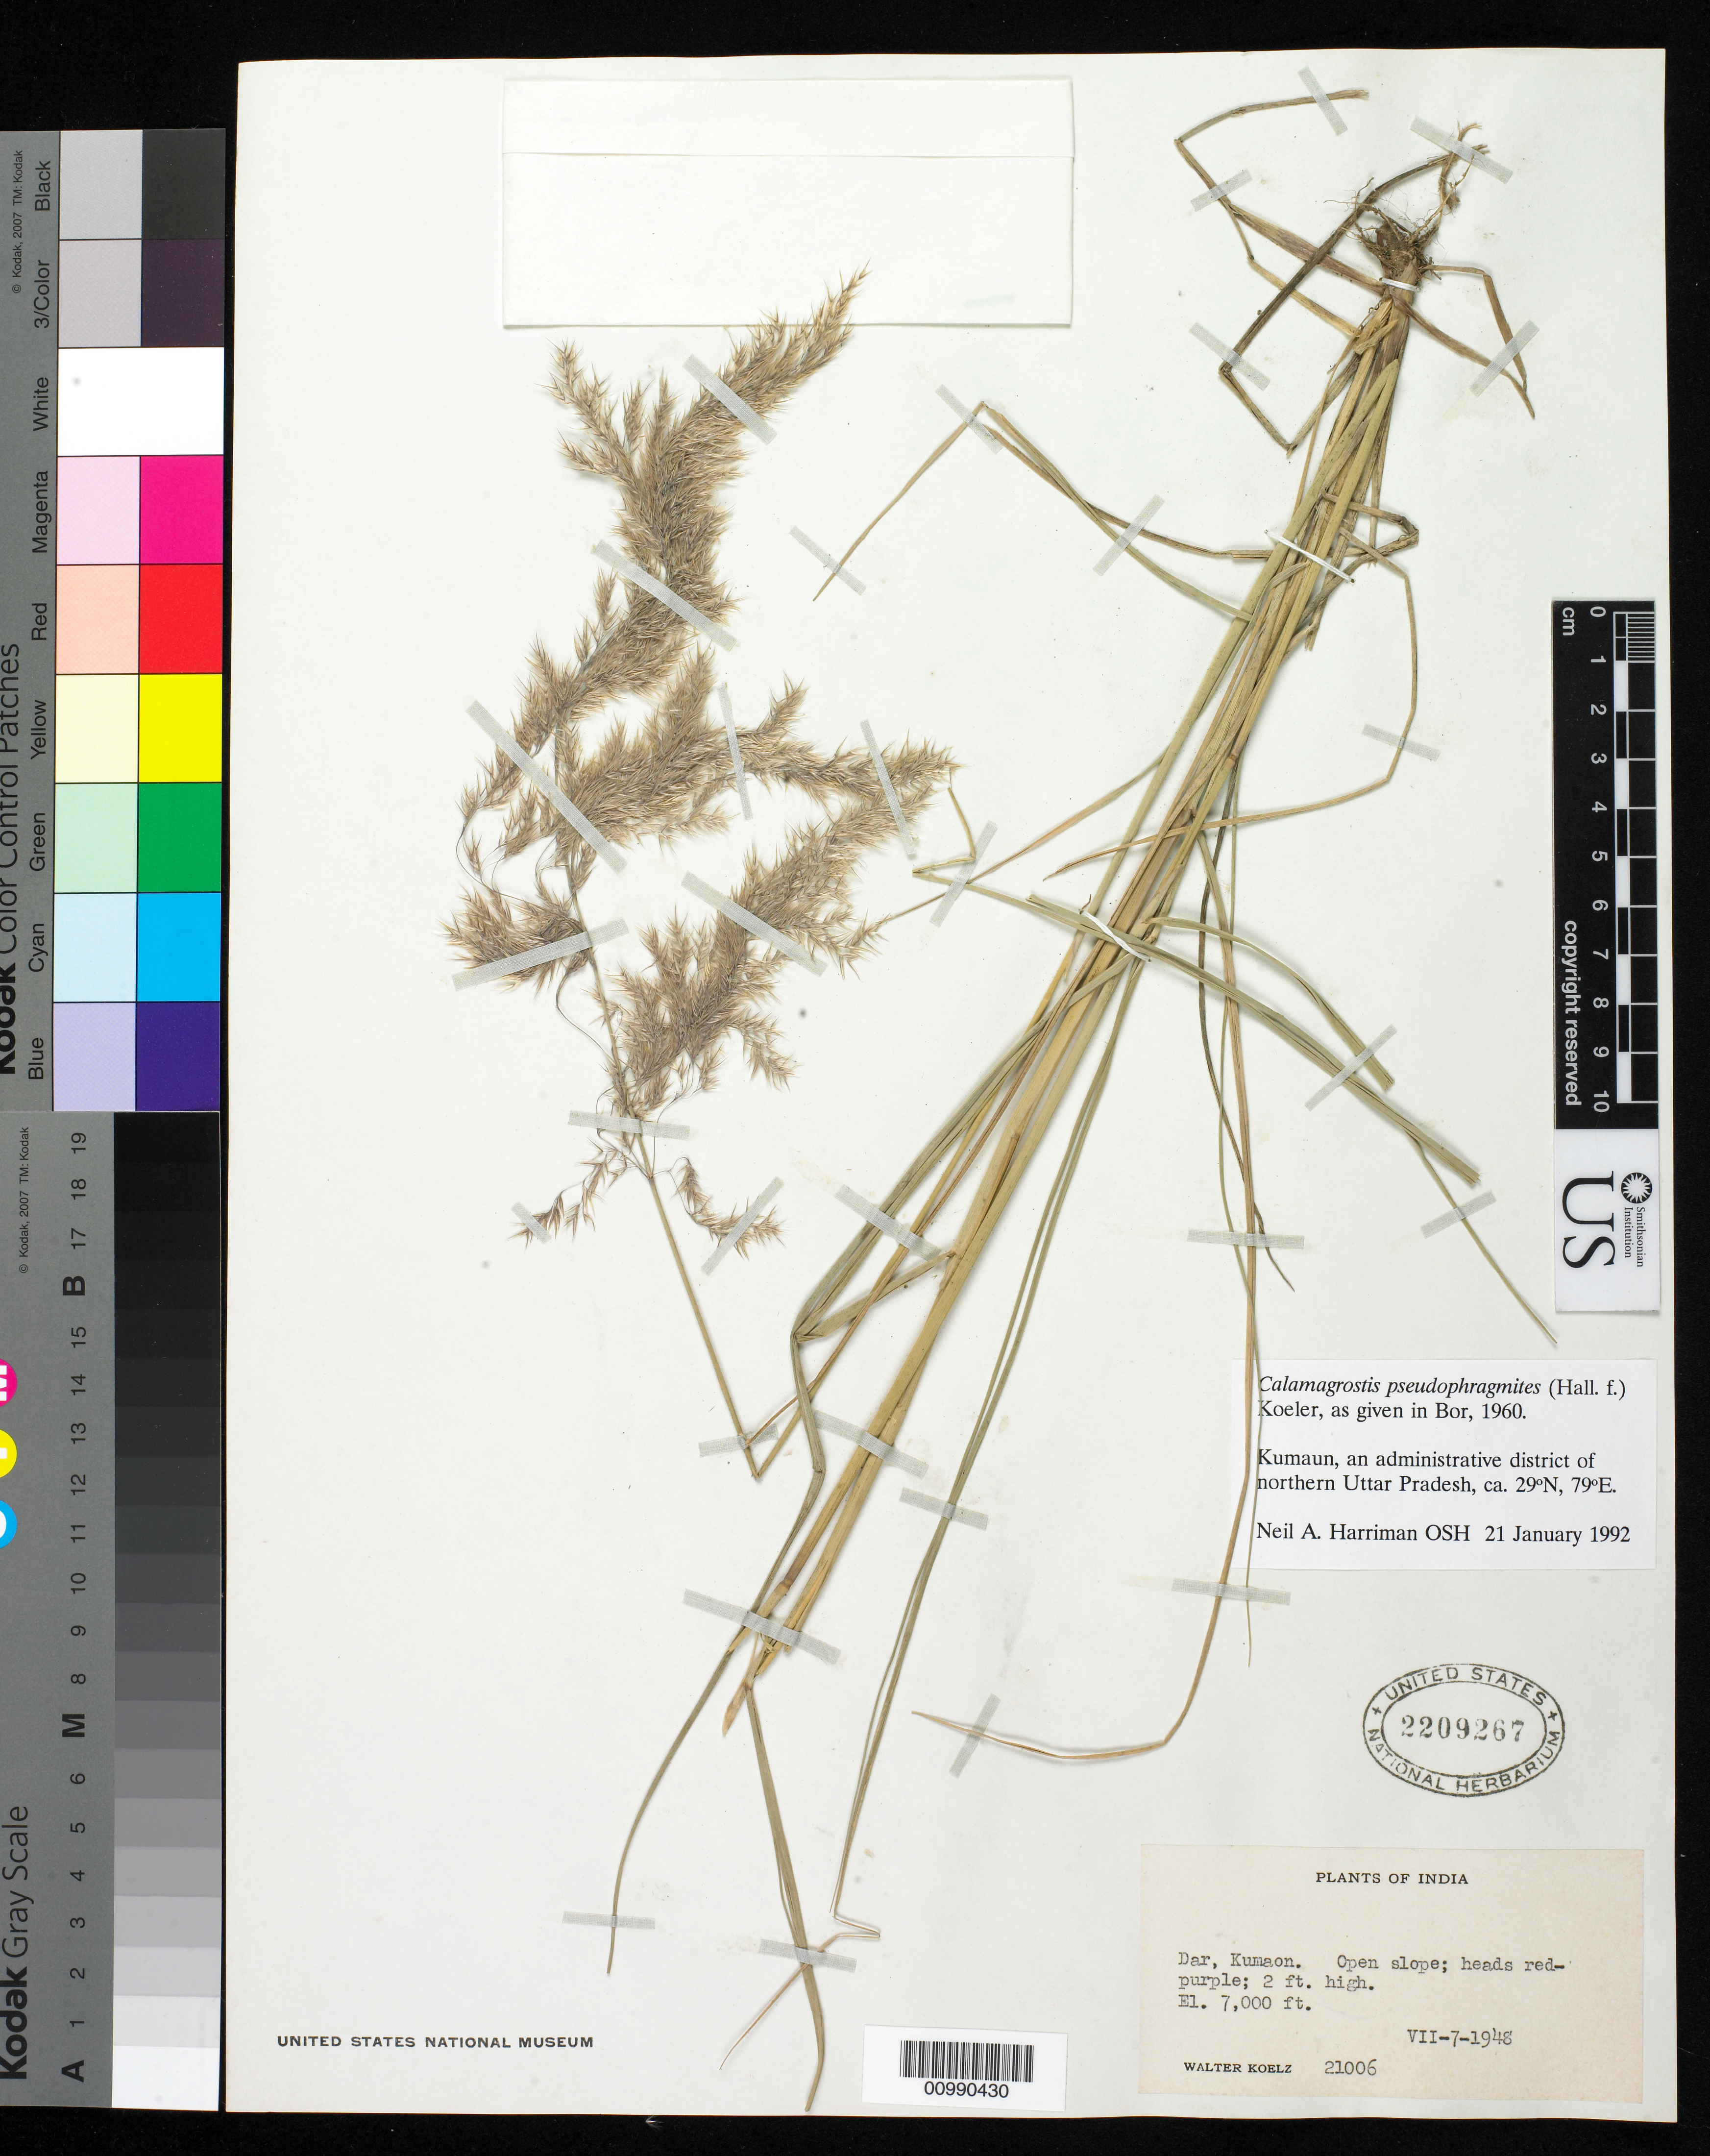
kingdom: Plantae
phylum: Tracheophyta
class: Liliopsida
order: Poales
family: Poaceae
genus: Calamagrostis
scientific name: Calamagrostis pseudophragmites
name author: (Haller f.) Koeler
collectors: W. N. Koelz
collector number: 21006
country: India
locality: Dar, Kumaon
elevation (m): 2134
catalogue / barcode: US 2209267